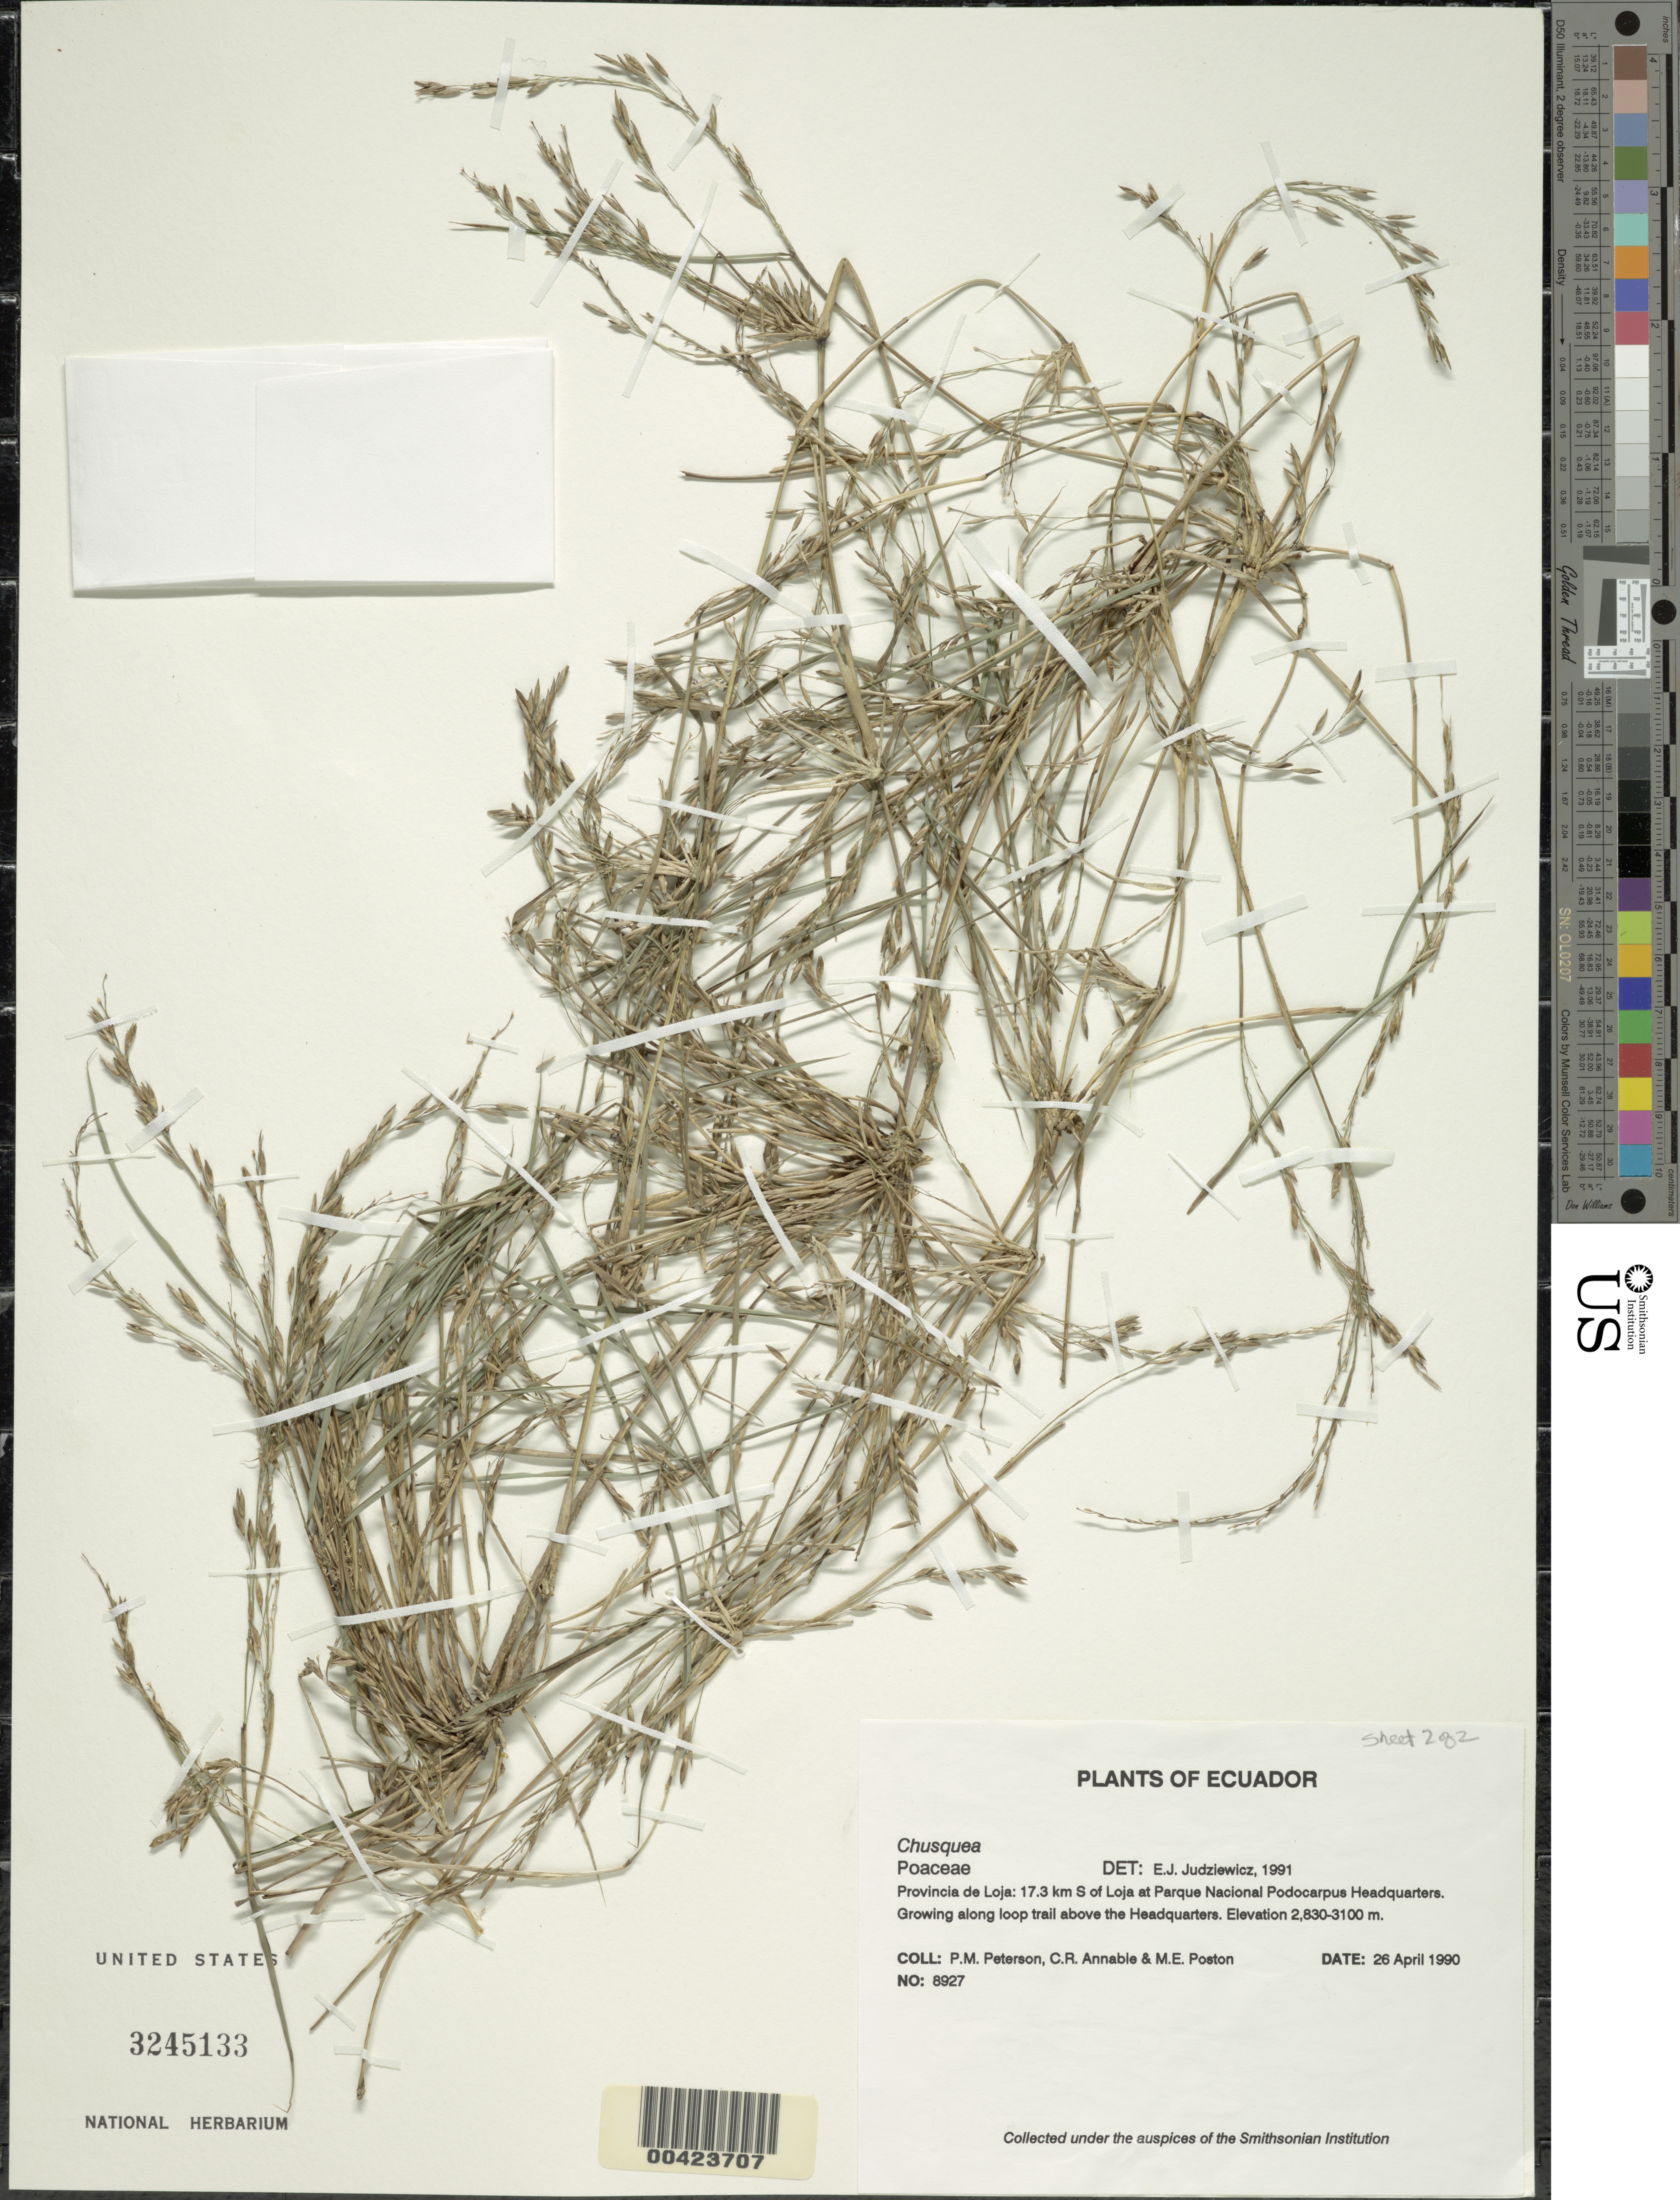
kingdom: Plantae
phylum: Tracheophyta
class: Liliopsida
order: Poales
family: Poaceae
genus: Chusquea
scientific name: Chusquea sp.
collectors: P. M. Peterson, C. R. Annable & M. Poston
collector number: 8927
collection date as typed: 26 Apr 1990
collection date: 1990-04-26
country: Ecuador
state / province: Loja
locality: Parque Nacional de Podocarpus headquarters; 17.3 km S of Loja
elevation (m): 2830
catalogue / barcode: US 3245133